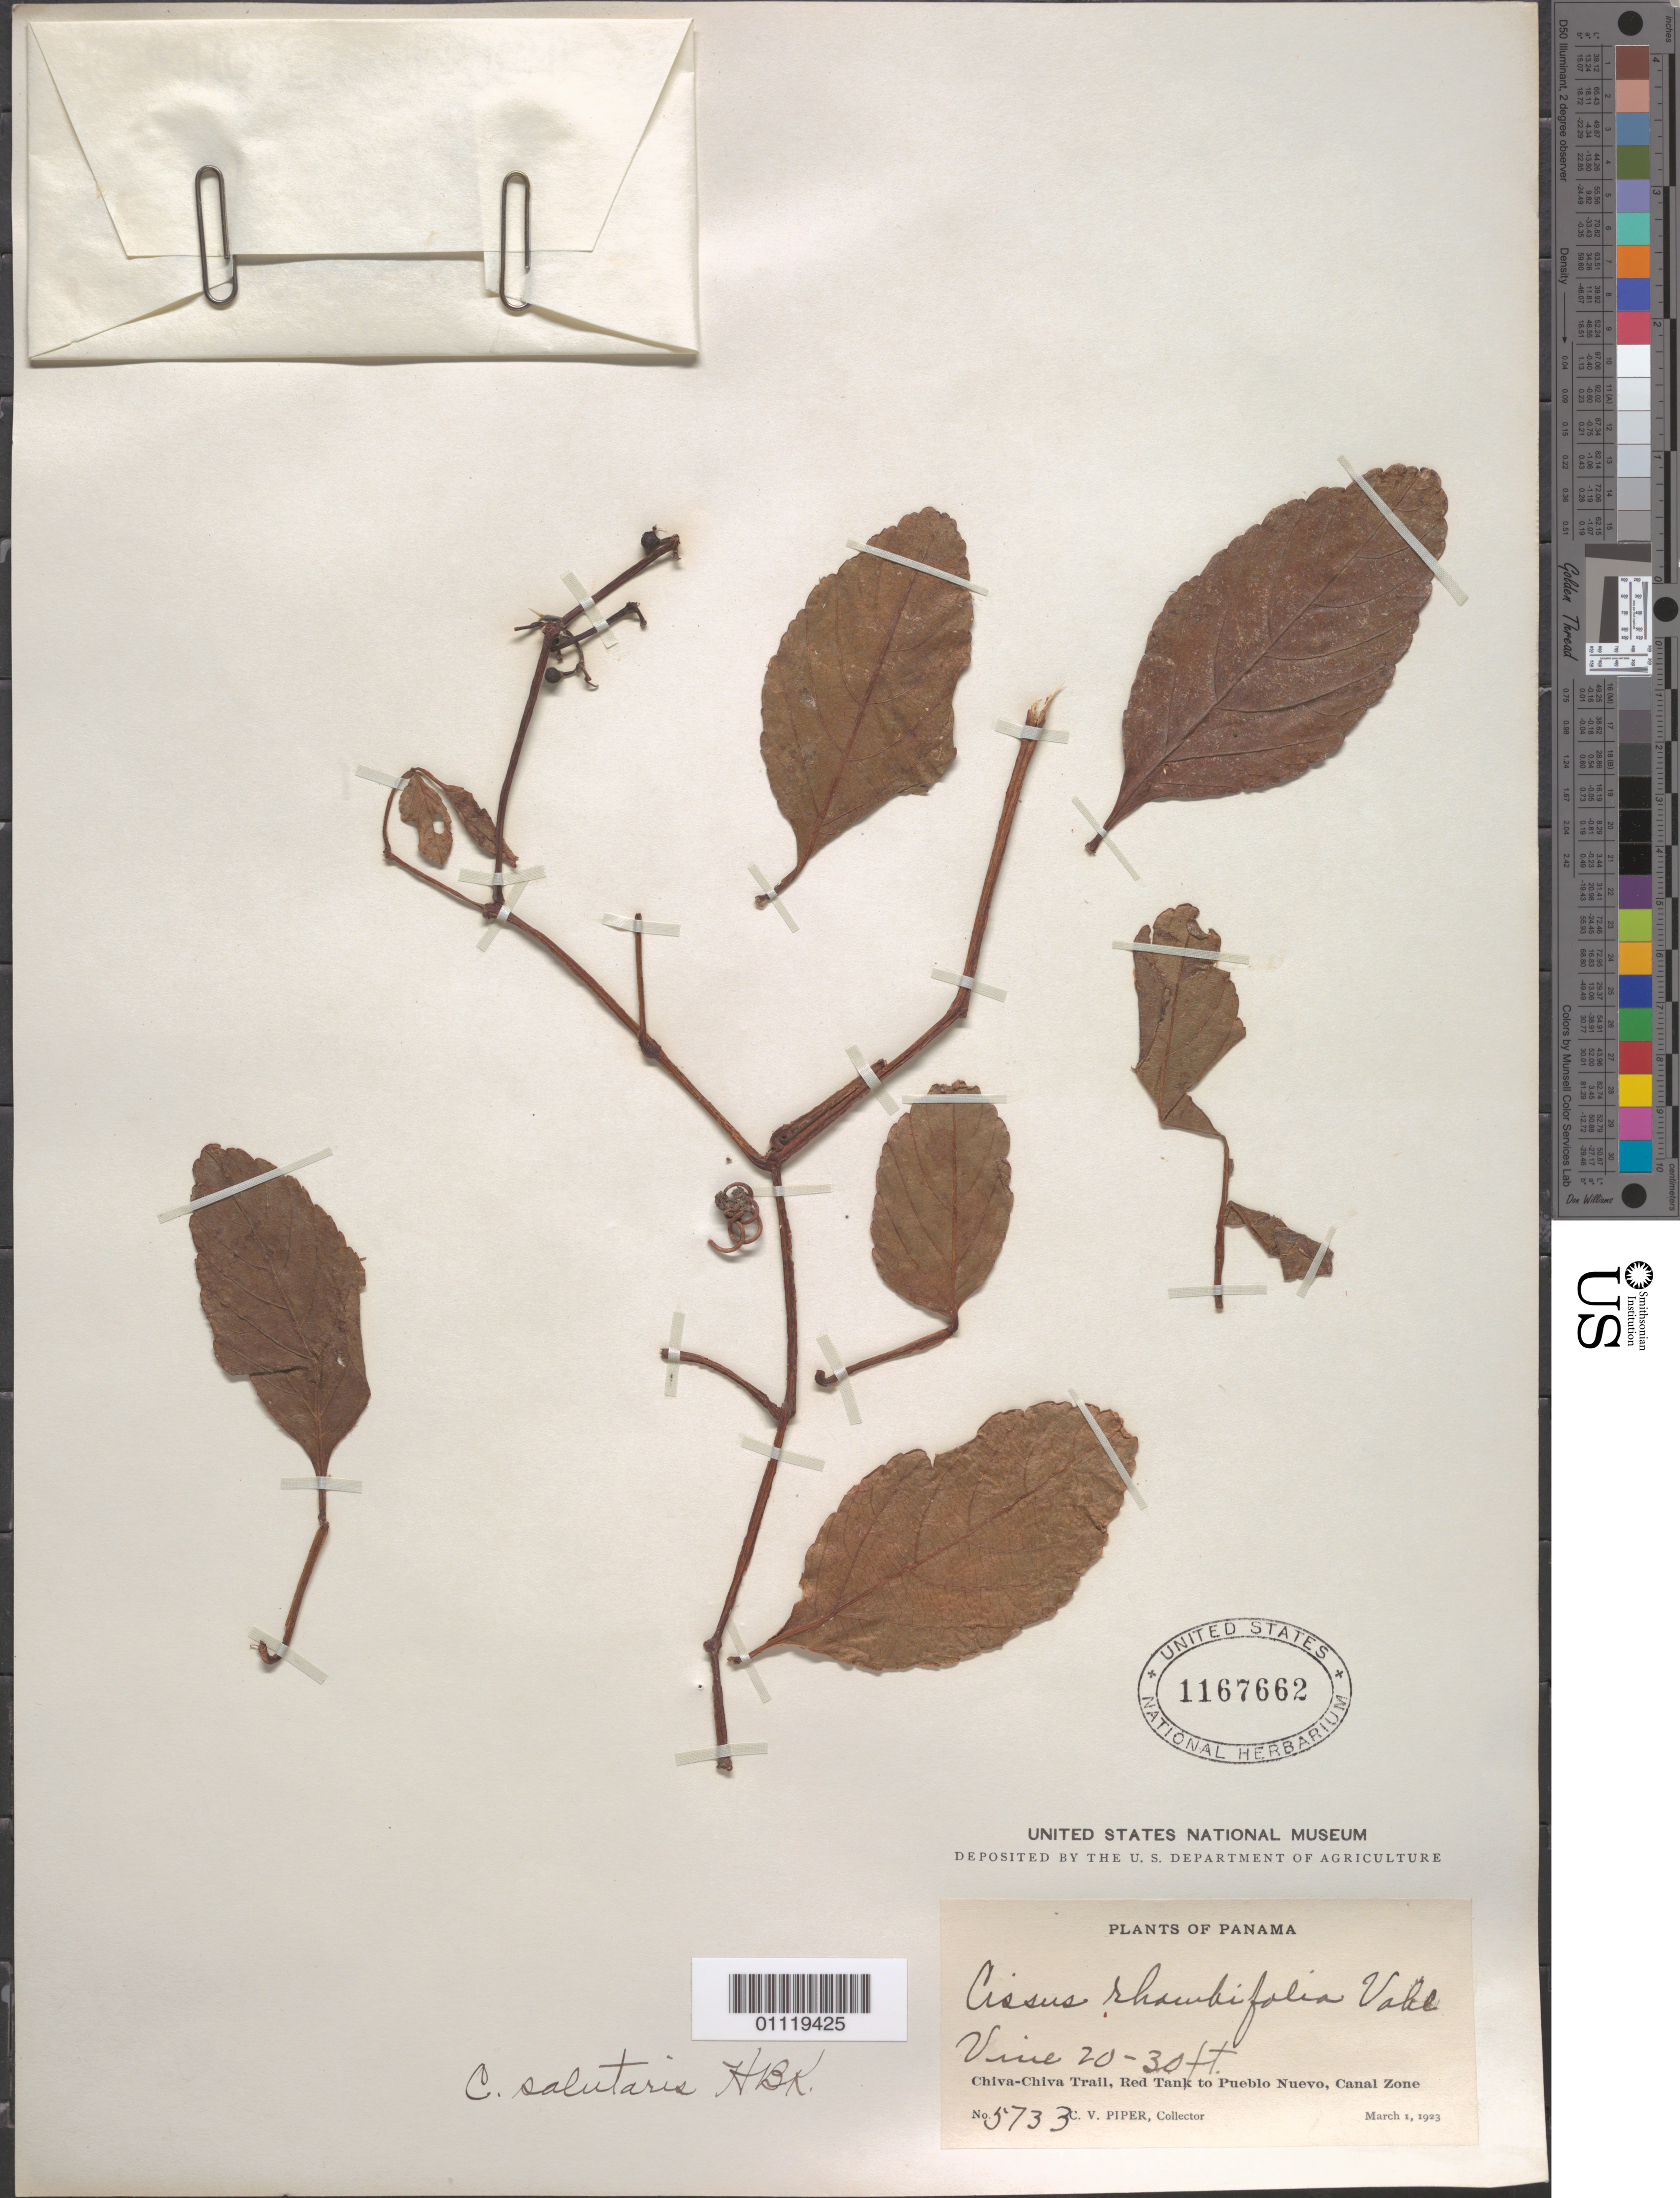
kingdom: Plantae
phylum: Tracheophyta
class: Magnoliopsida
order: Vitales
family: Vitaceae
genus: Cissus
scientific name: Cissus erosa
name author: Rich.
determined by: Wen, Jun, (BOT), Smithsonian Institution - National Museum of Natural History (UNITED STATES)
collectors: C. V. Piper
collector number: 5733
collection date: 1923-03-01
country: Panama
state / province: Panamá / Panamá Oeste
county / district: Canal Zone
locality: Chiva-Chiva Trail, Red Tank to Pueblo Nuevo.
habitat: Vine.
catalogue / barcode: US 1167662